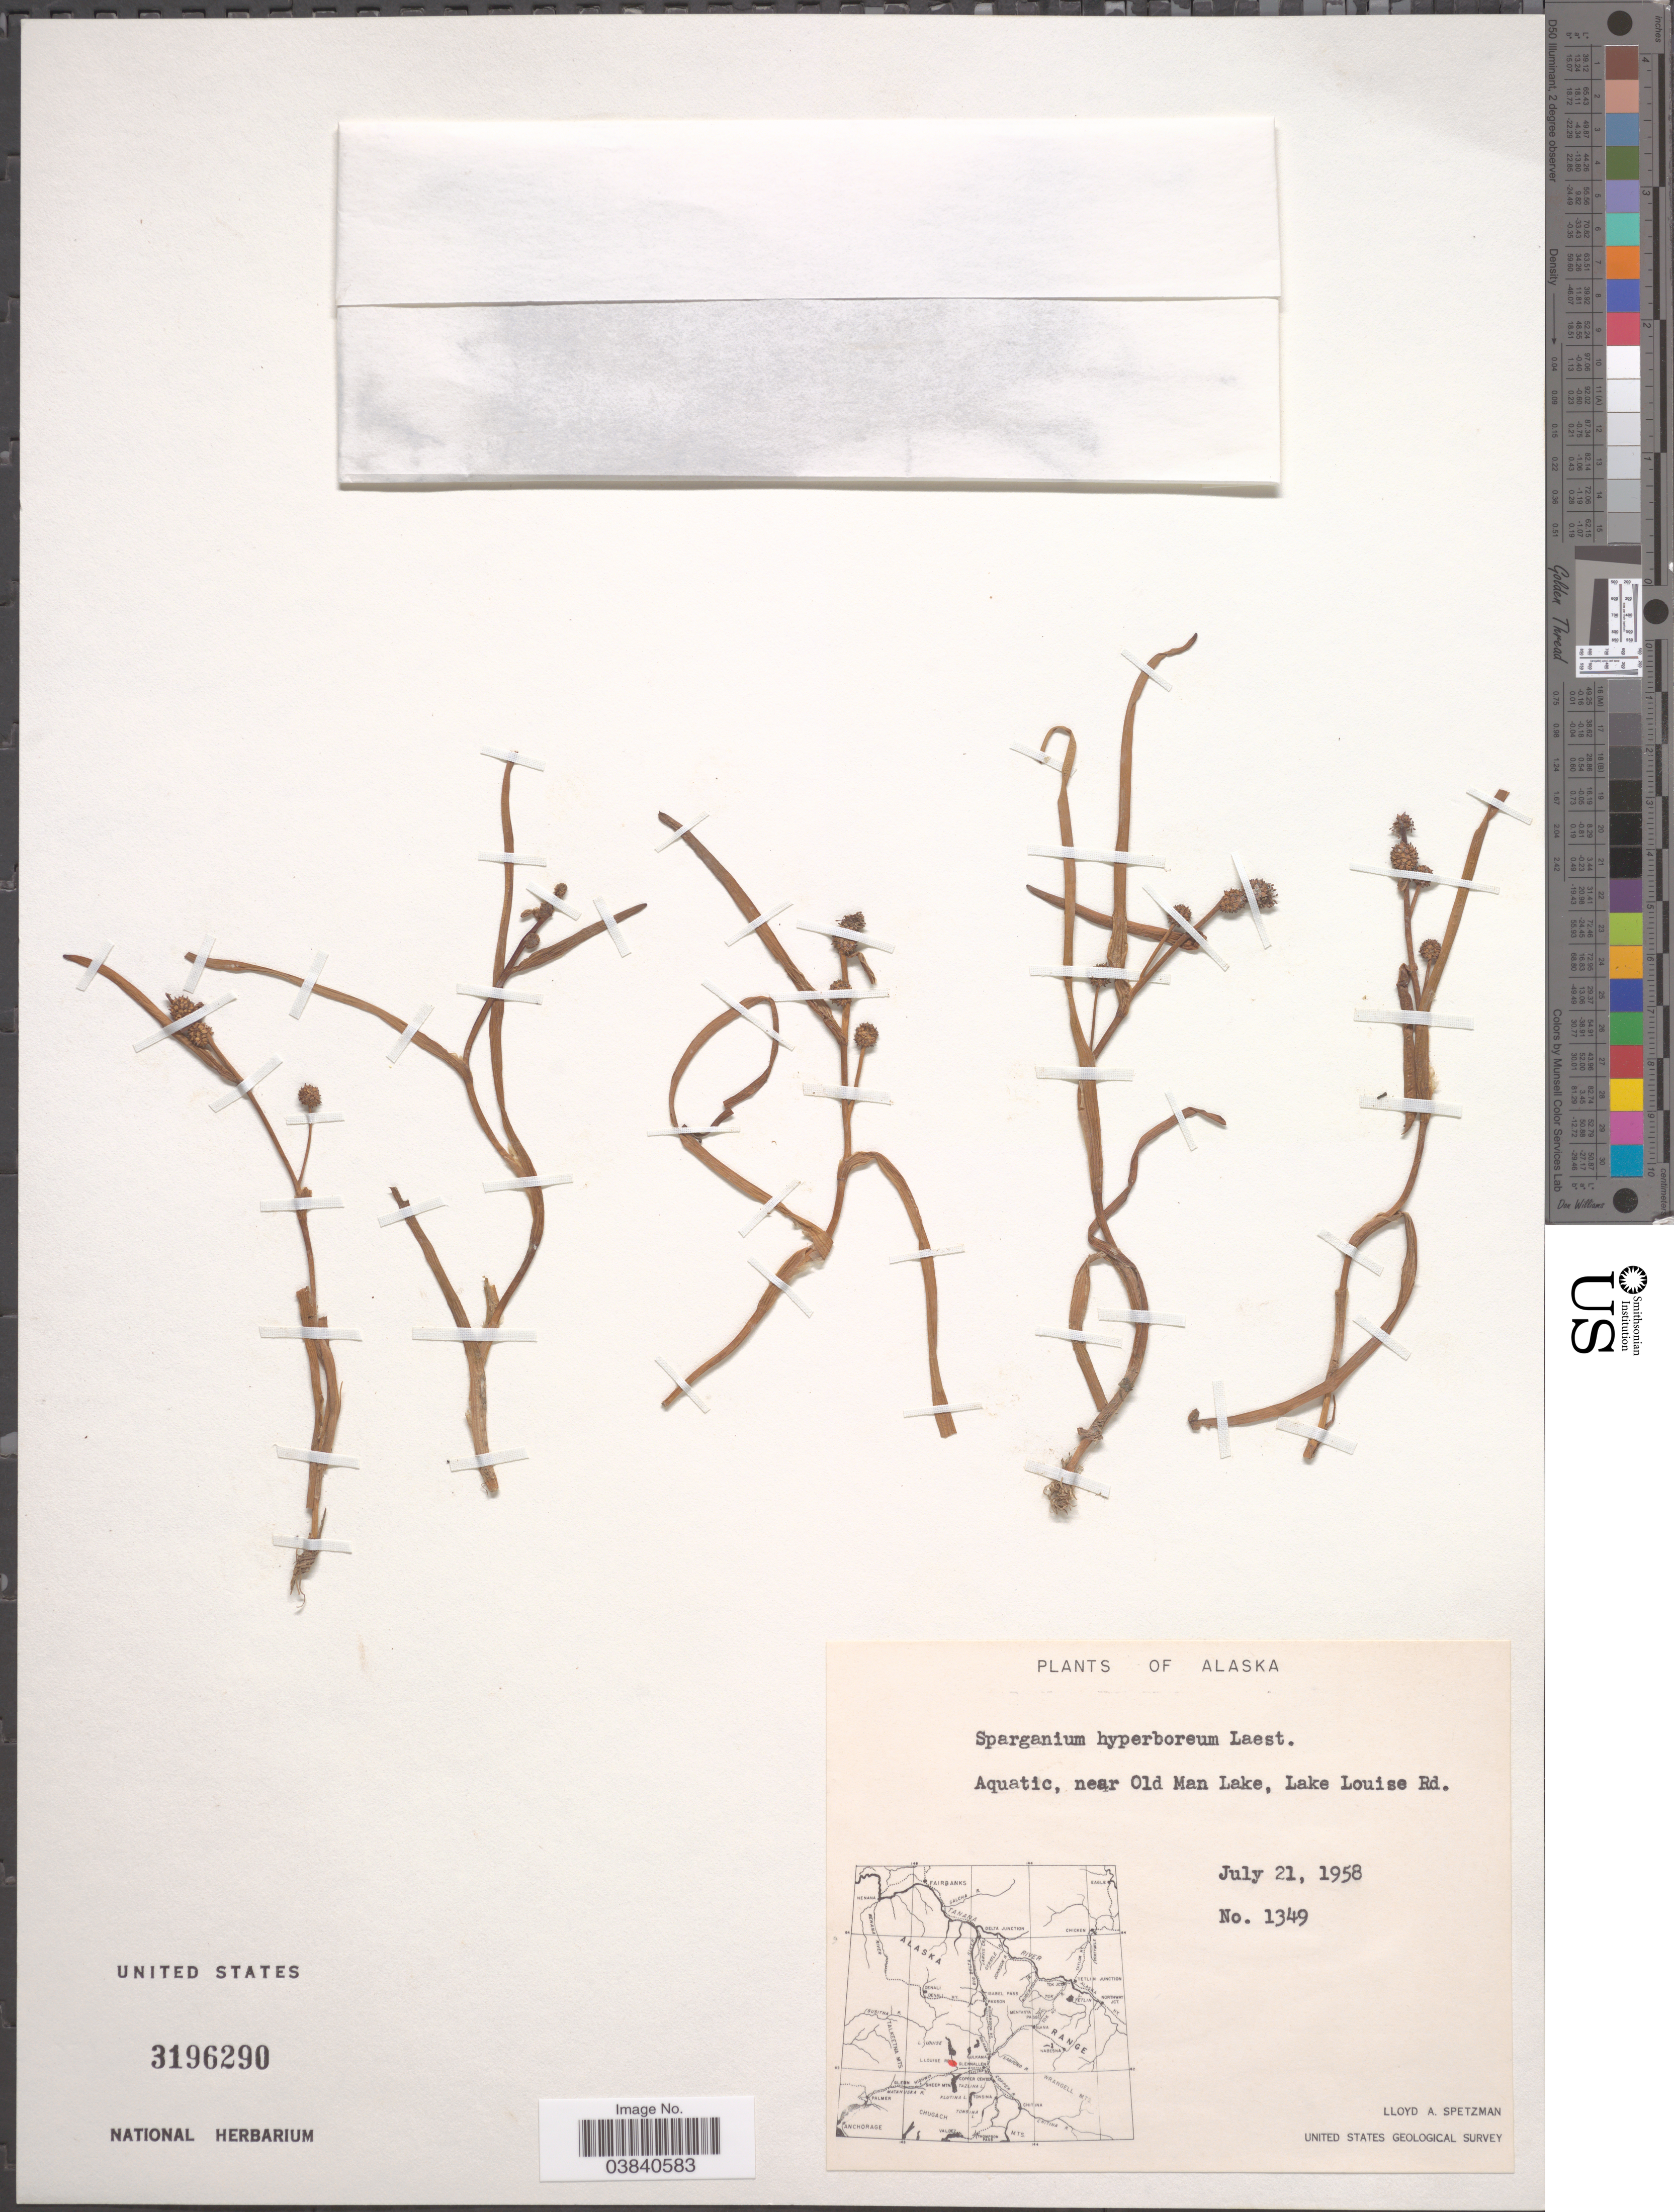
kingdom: Plantae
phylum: Tracheophyta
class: Liliopsida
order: Poales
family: Typhaceae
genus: Sparganium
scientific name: Sparganium hyperboreum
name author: Beurl. ex Laest.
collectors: L. Spetzman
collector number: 1349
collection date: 1958-07-21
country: United States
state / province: Alaska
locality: Aquatic, near Old Man Lake, Lake Louise Rd.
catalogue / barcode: US 3196290